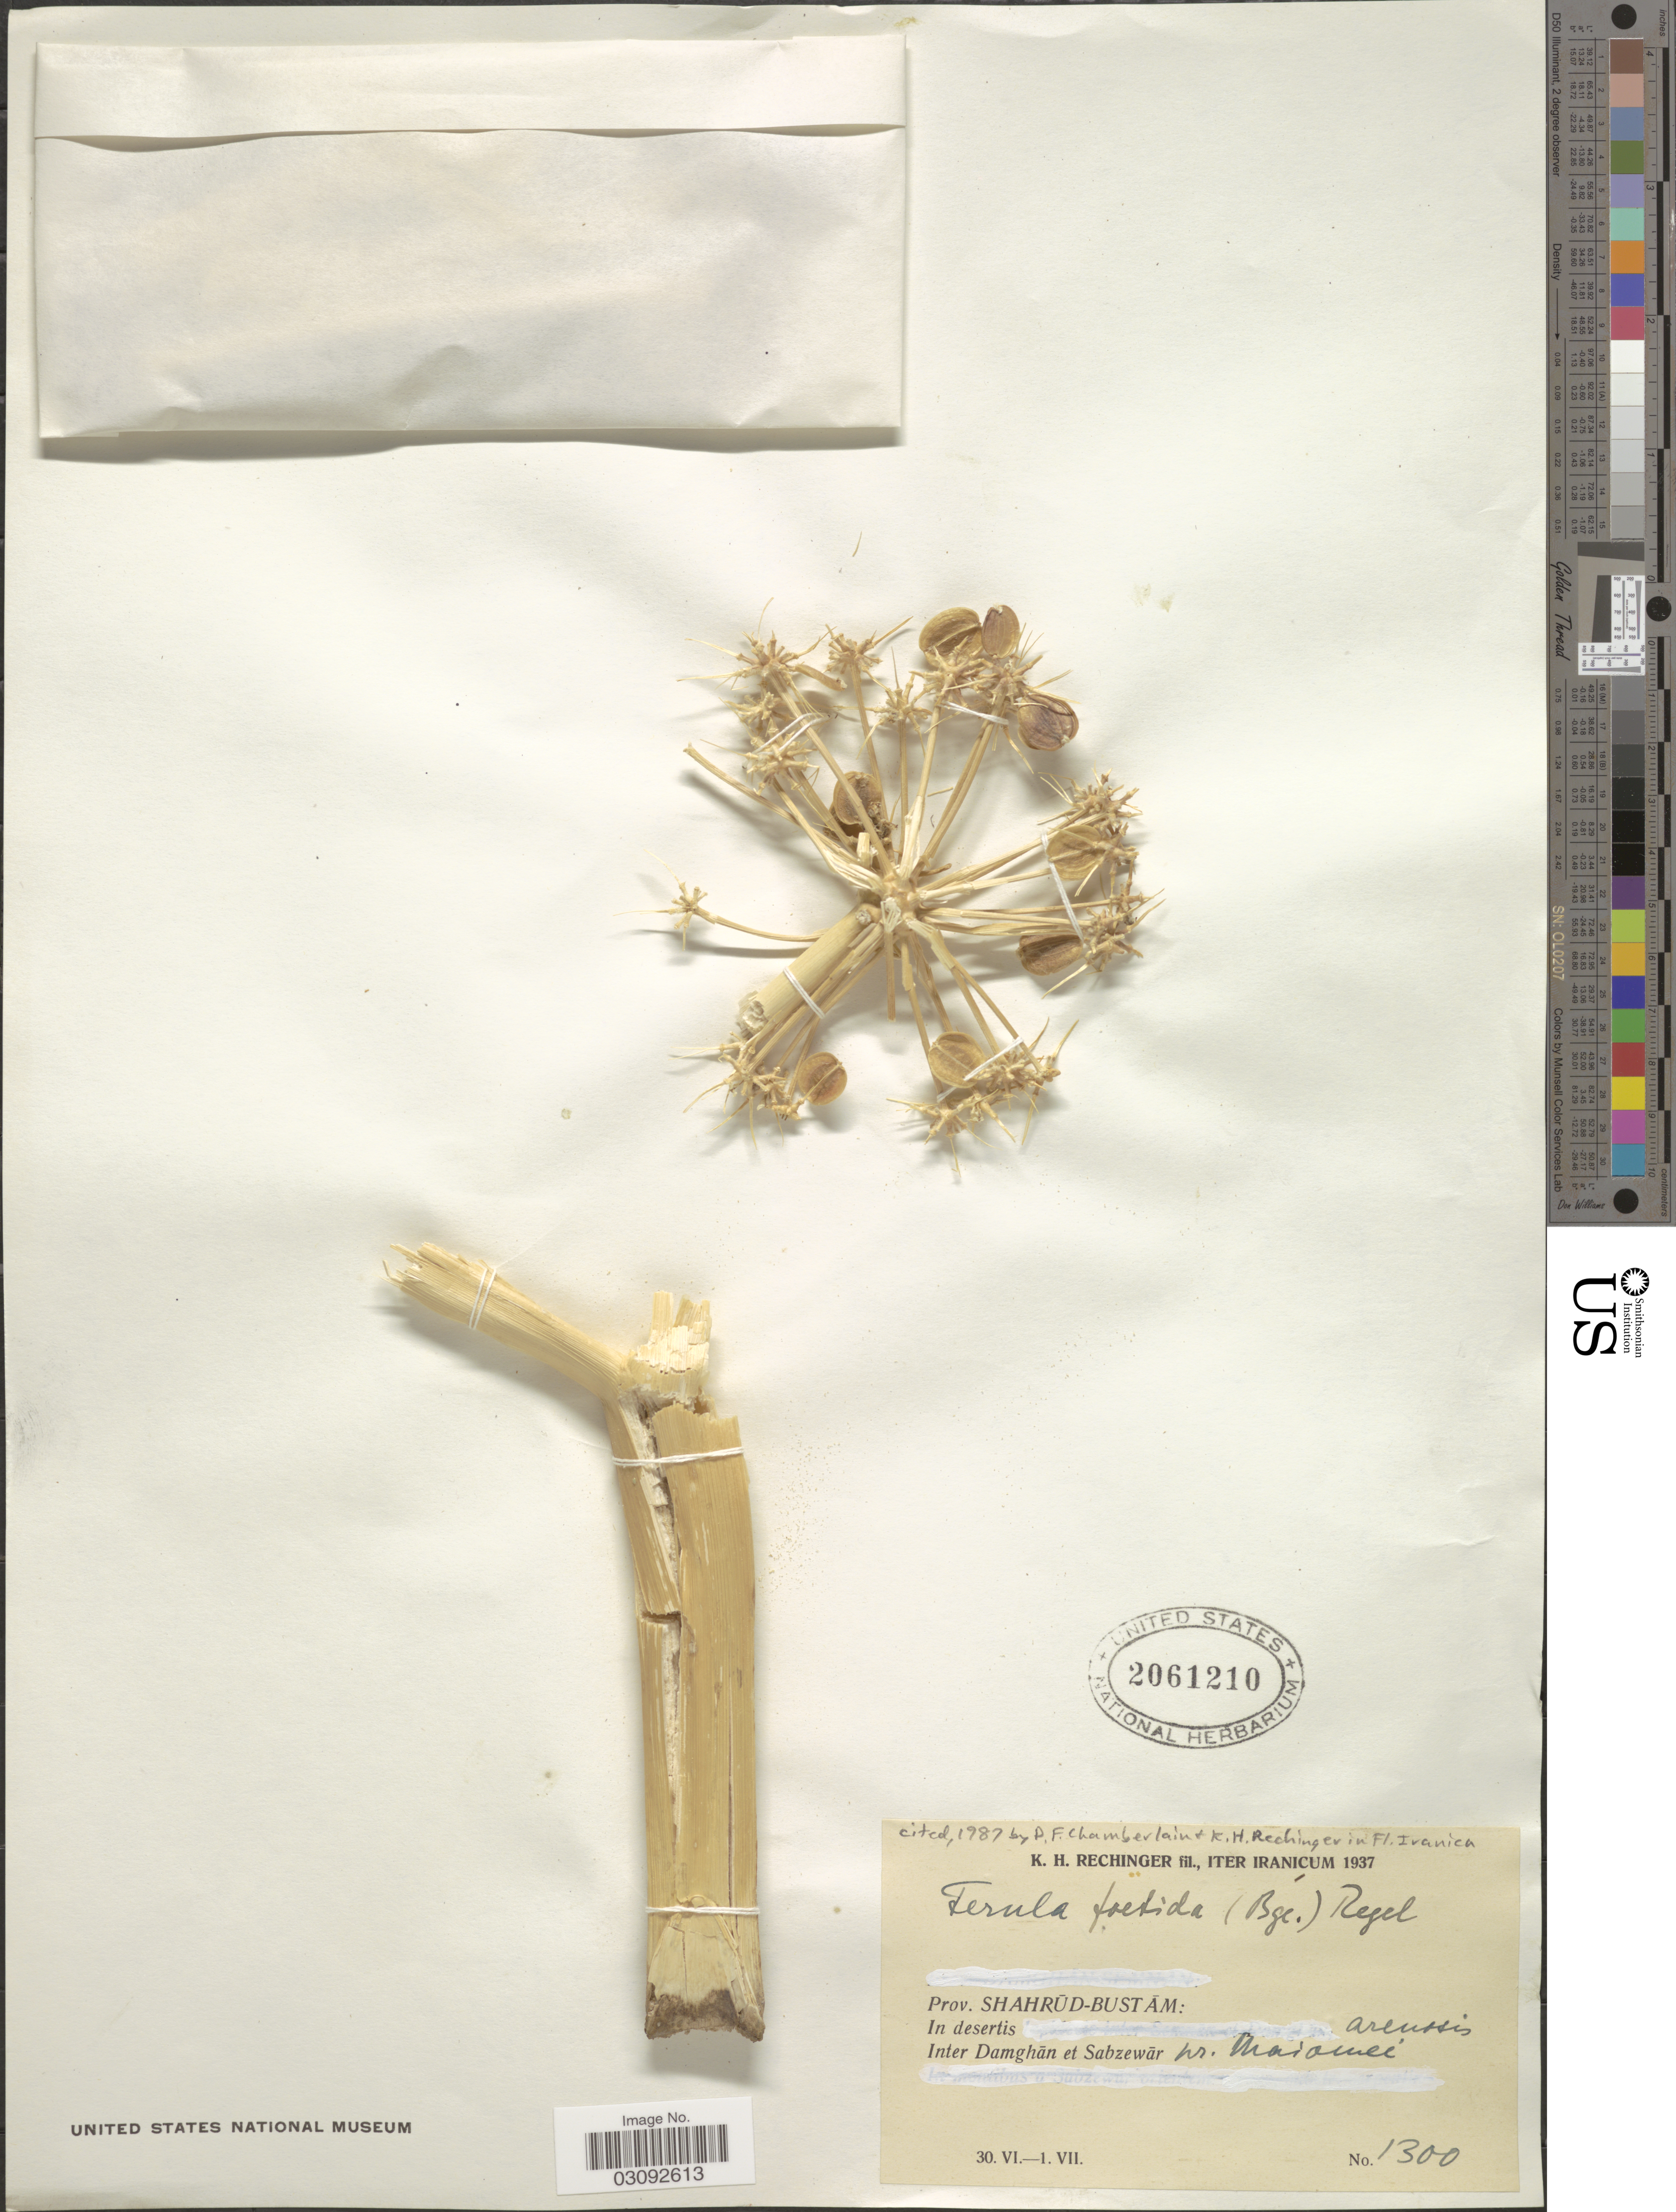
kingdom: Plantae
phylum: Tracheophyta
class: Magnoliopsida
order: Apiales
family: Apiaceae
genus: Ferula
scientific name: Ferula foetida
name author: (Bunge) Regel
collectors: K. H. Rechinger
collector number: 1300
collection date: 1937-06-30/1937-07-01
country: Iran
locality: Prov. Shahrüd-Bustäm. Inter Damghän et Sabzewär pr. Maionelli [interpreted].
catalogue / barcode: US 2061210